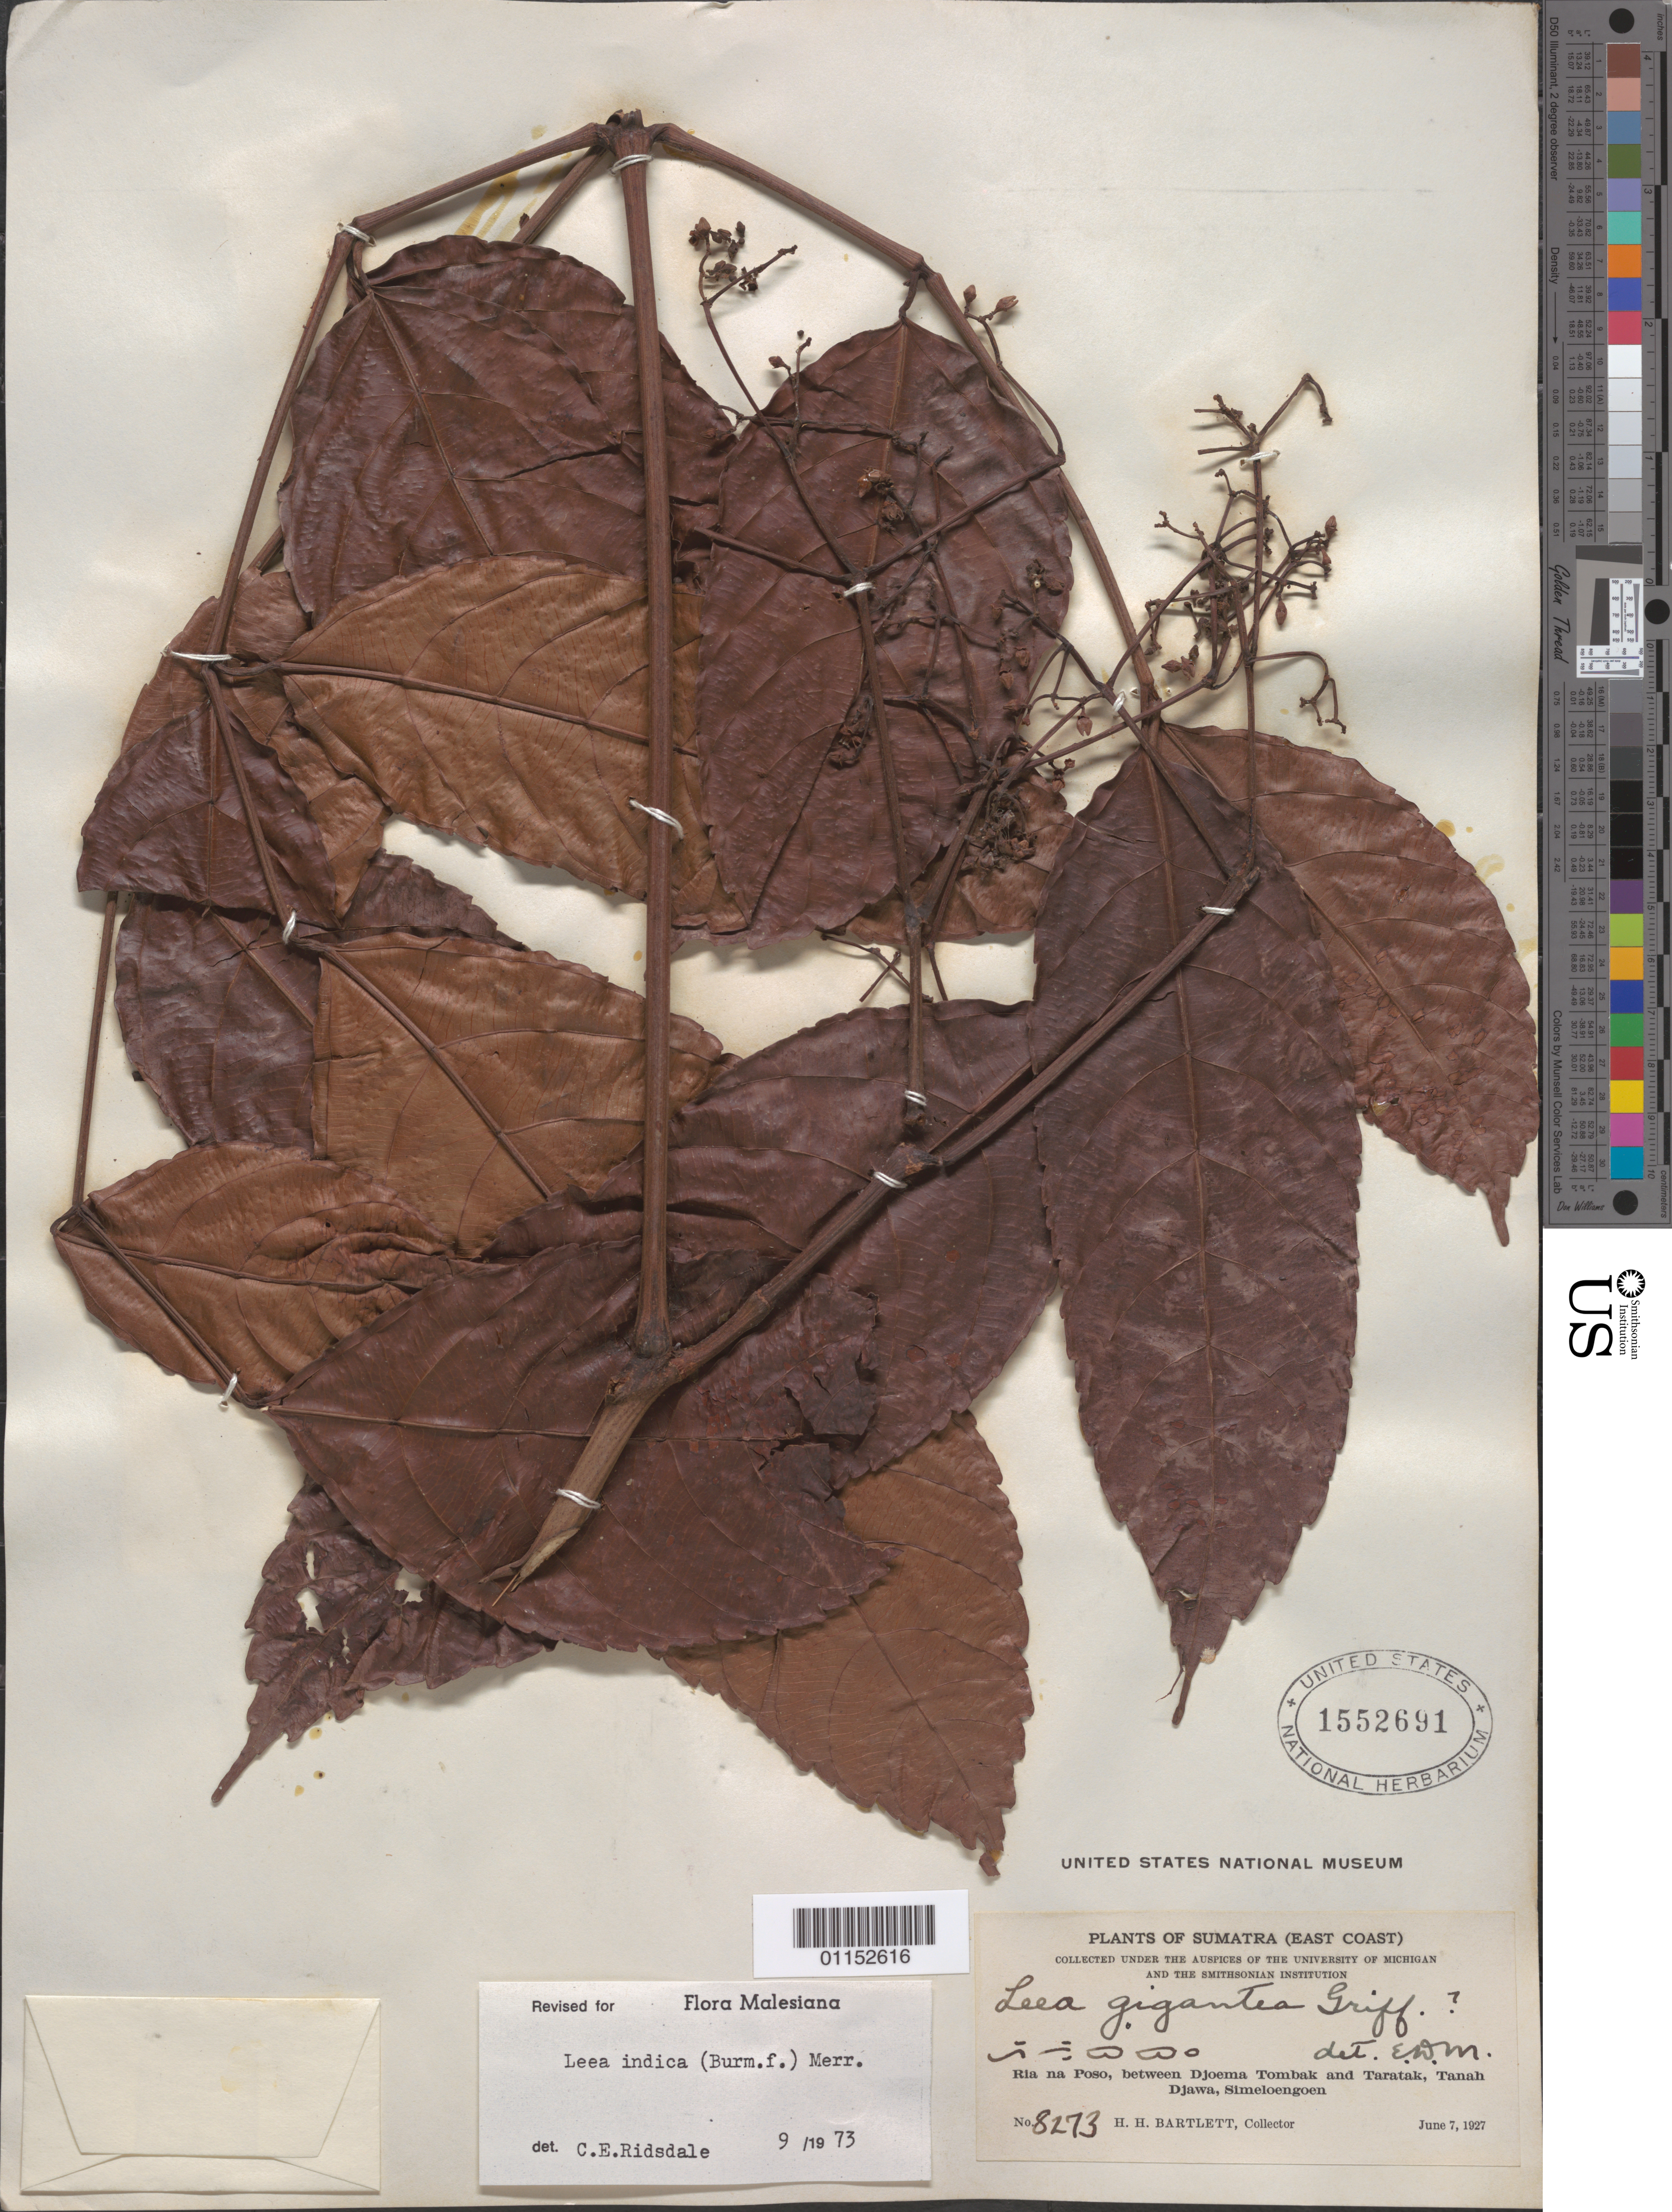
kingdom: Plantae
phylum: Tracheophyta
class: Magnoliopsida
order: Vitales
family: Vitaceae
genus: Leea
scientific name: Leea indica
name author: (Burm. f.) Merr.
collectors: H. H. Bartlett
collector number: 8273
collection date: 1927-06-07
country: Indonesia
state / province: Sumatra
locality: Ria na Poso, between Djoema Tombak and Taratak, Tanah Djawa, Simeloengoen.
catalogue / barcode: US 1552691